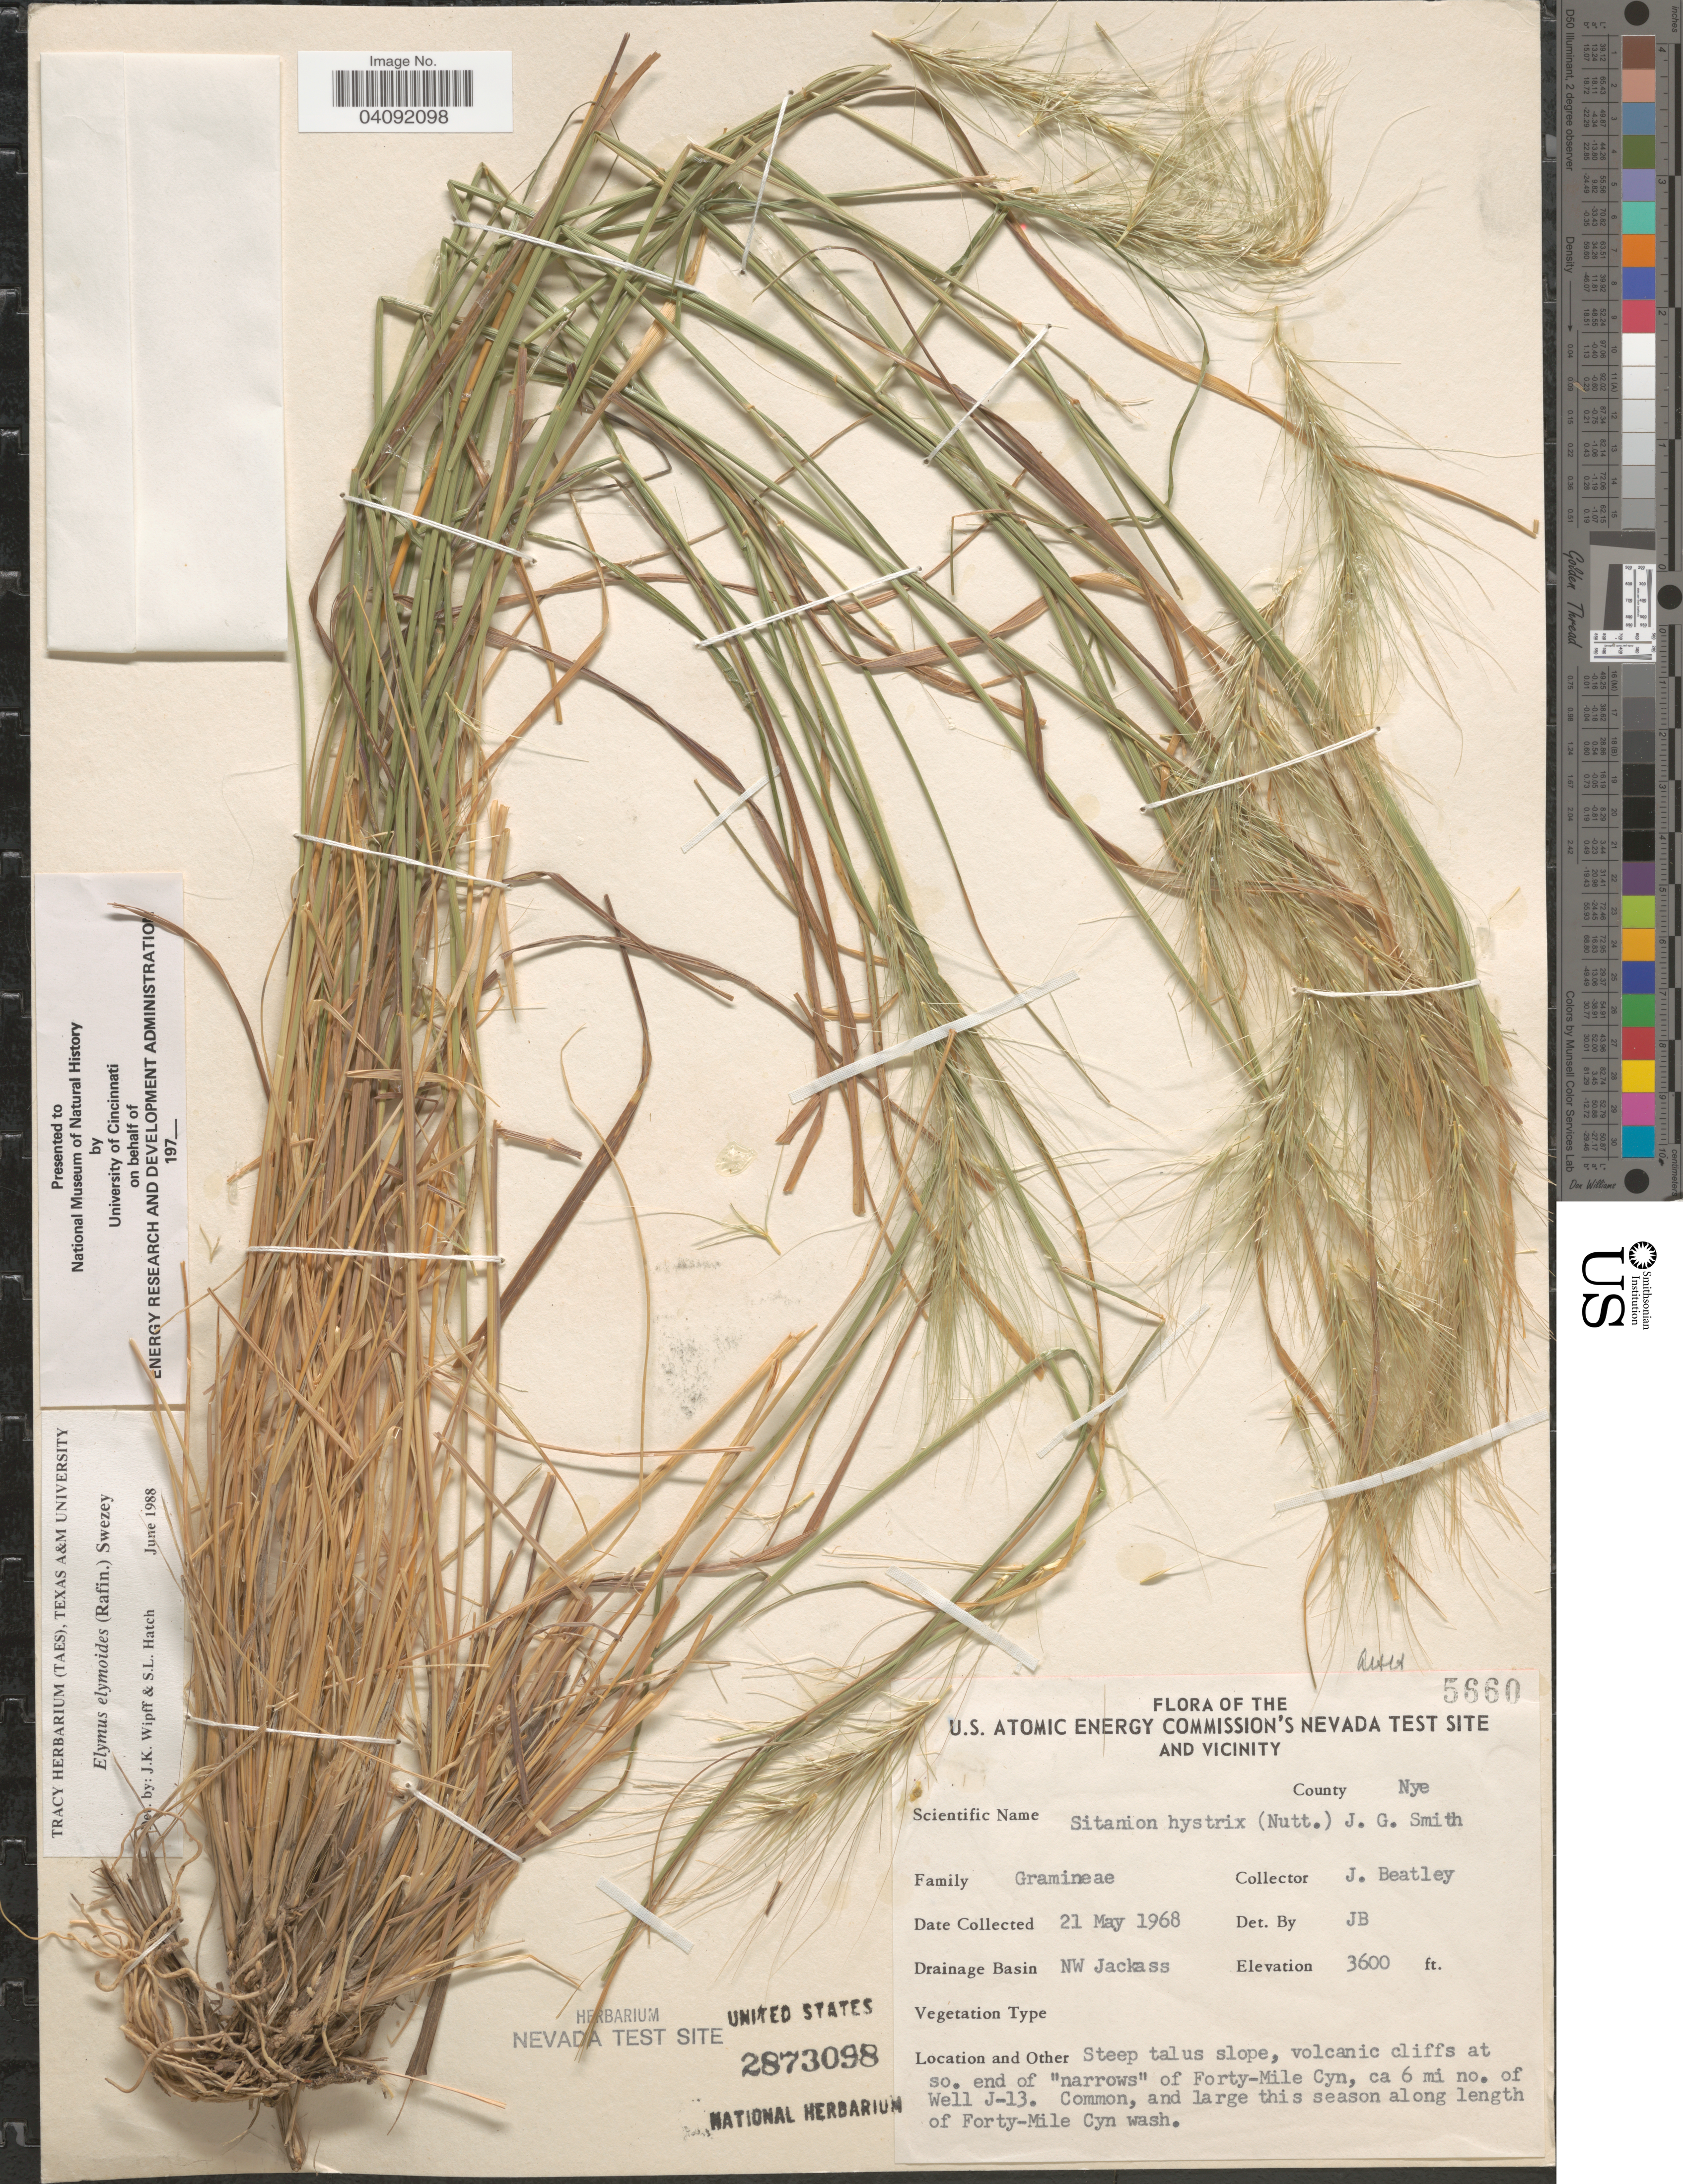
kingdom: Plantae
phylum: Tracheophyta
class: Liliopsida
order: Poales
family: Poaceae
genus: Elymus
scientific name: Elymus elymoides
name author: (Raf.) Swezey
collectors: J. C. Beatley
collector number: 5660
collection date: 1968-05-21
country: United States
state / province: Nevada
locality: The U.S. Atomic Energy Commission's Nevada Test Site and Vicinity. County Nye. Drainage Basin NW Jackass. Steep talus slope, volcanic cliffs at so. end of "narrows" of Forty-Mile Cyn, ca 6 mi no. of Well J-13. Along lenght of Forty-Mile Cyn wash.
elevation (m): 1097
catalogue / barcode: US 2873098